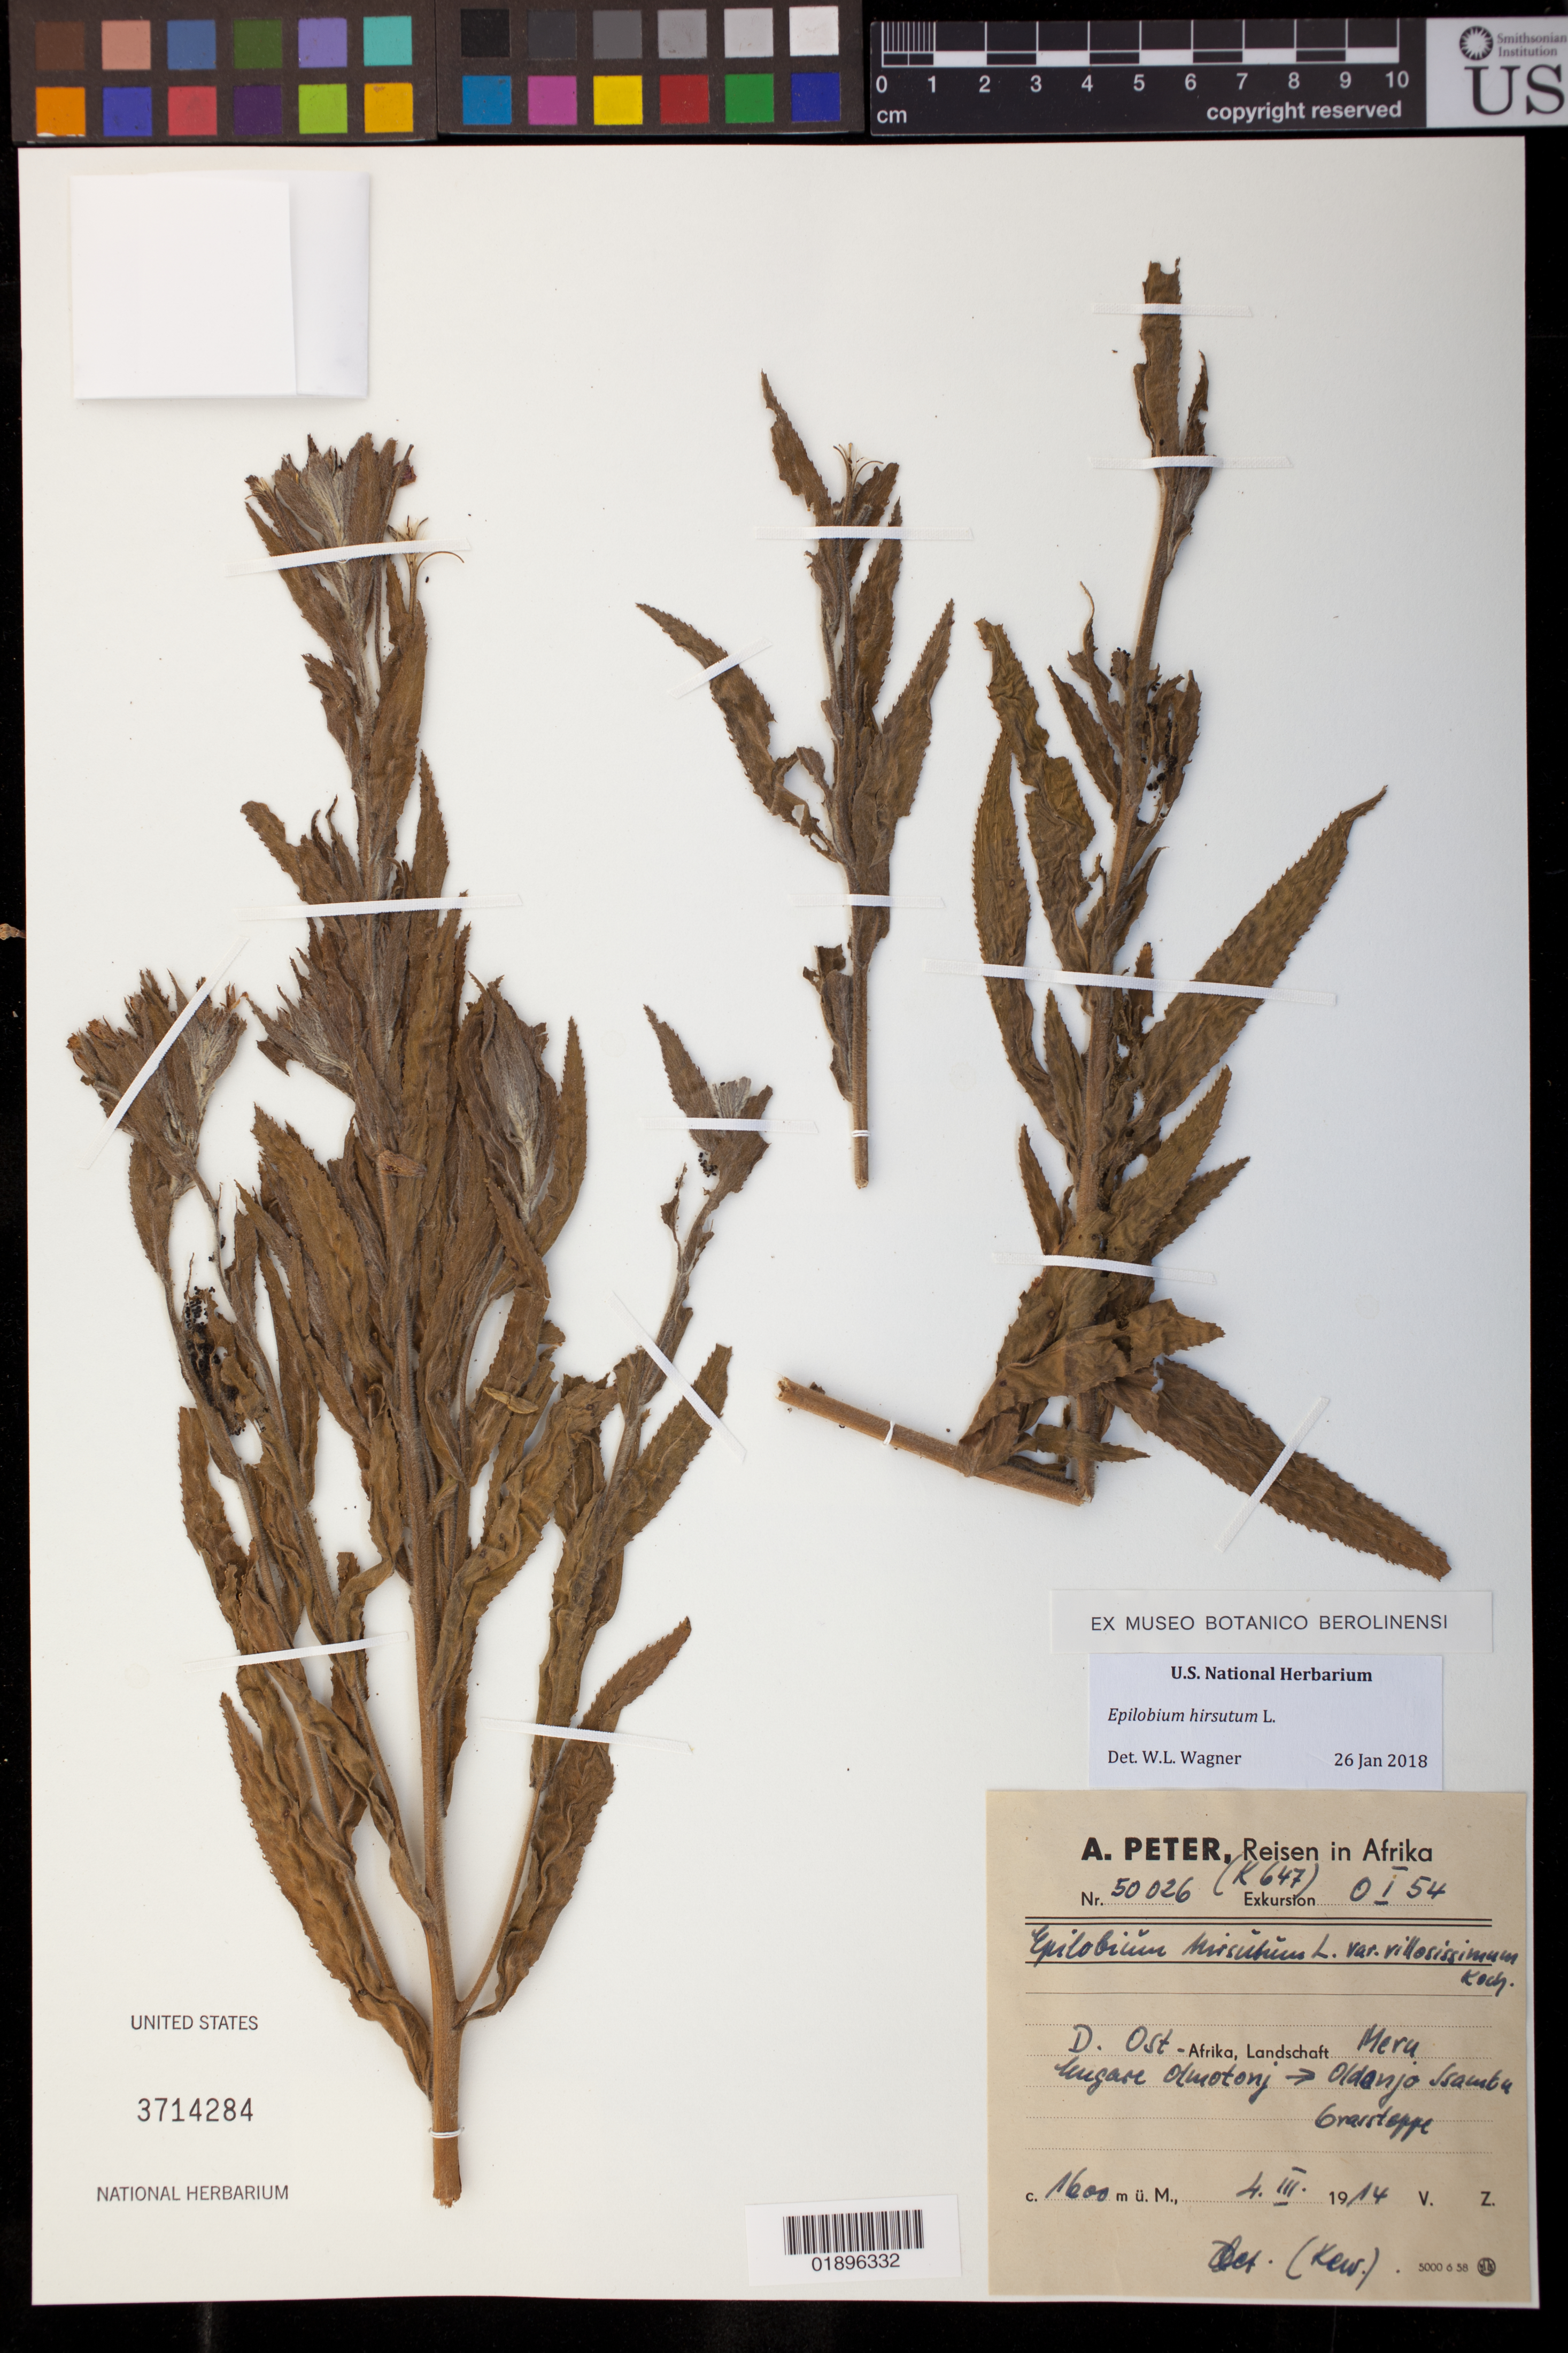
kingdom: Plantae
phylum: Tracheophyta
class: Magnoliopsida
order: Myrtales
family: Onagraceae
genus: Epilobium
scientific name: Epilobium hirsutum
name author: L.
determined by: Wagner, W. L., (BOT), Smithsonian Institution - National Museum of Natural History (UNITED STATES)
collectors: A. Peter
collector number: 50026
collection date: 1914-03-04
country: Tanzania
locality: D. Ost Afrika, Landschaft Meru: Schule von Oldonyo Sambu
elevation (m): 1600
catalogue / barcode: US 3714284